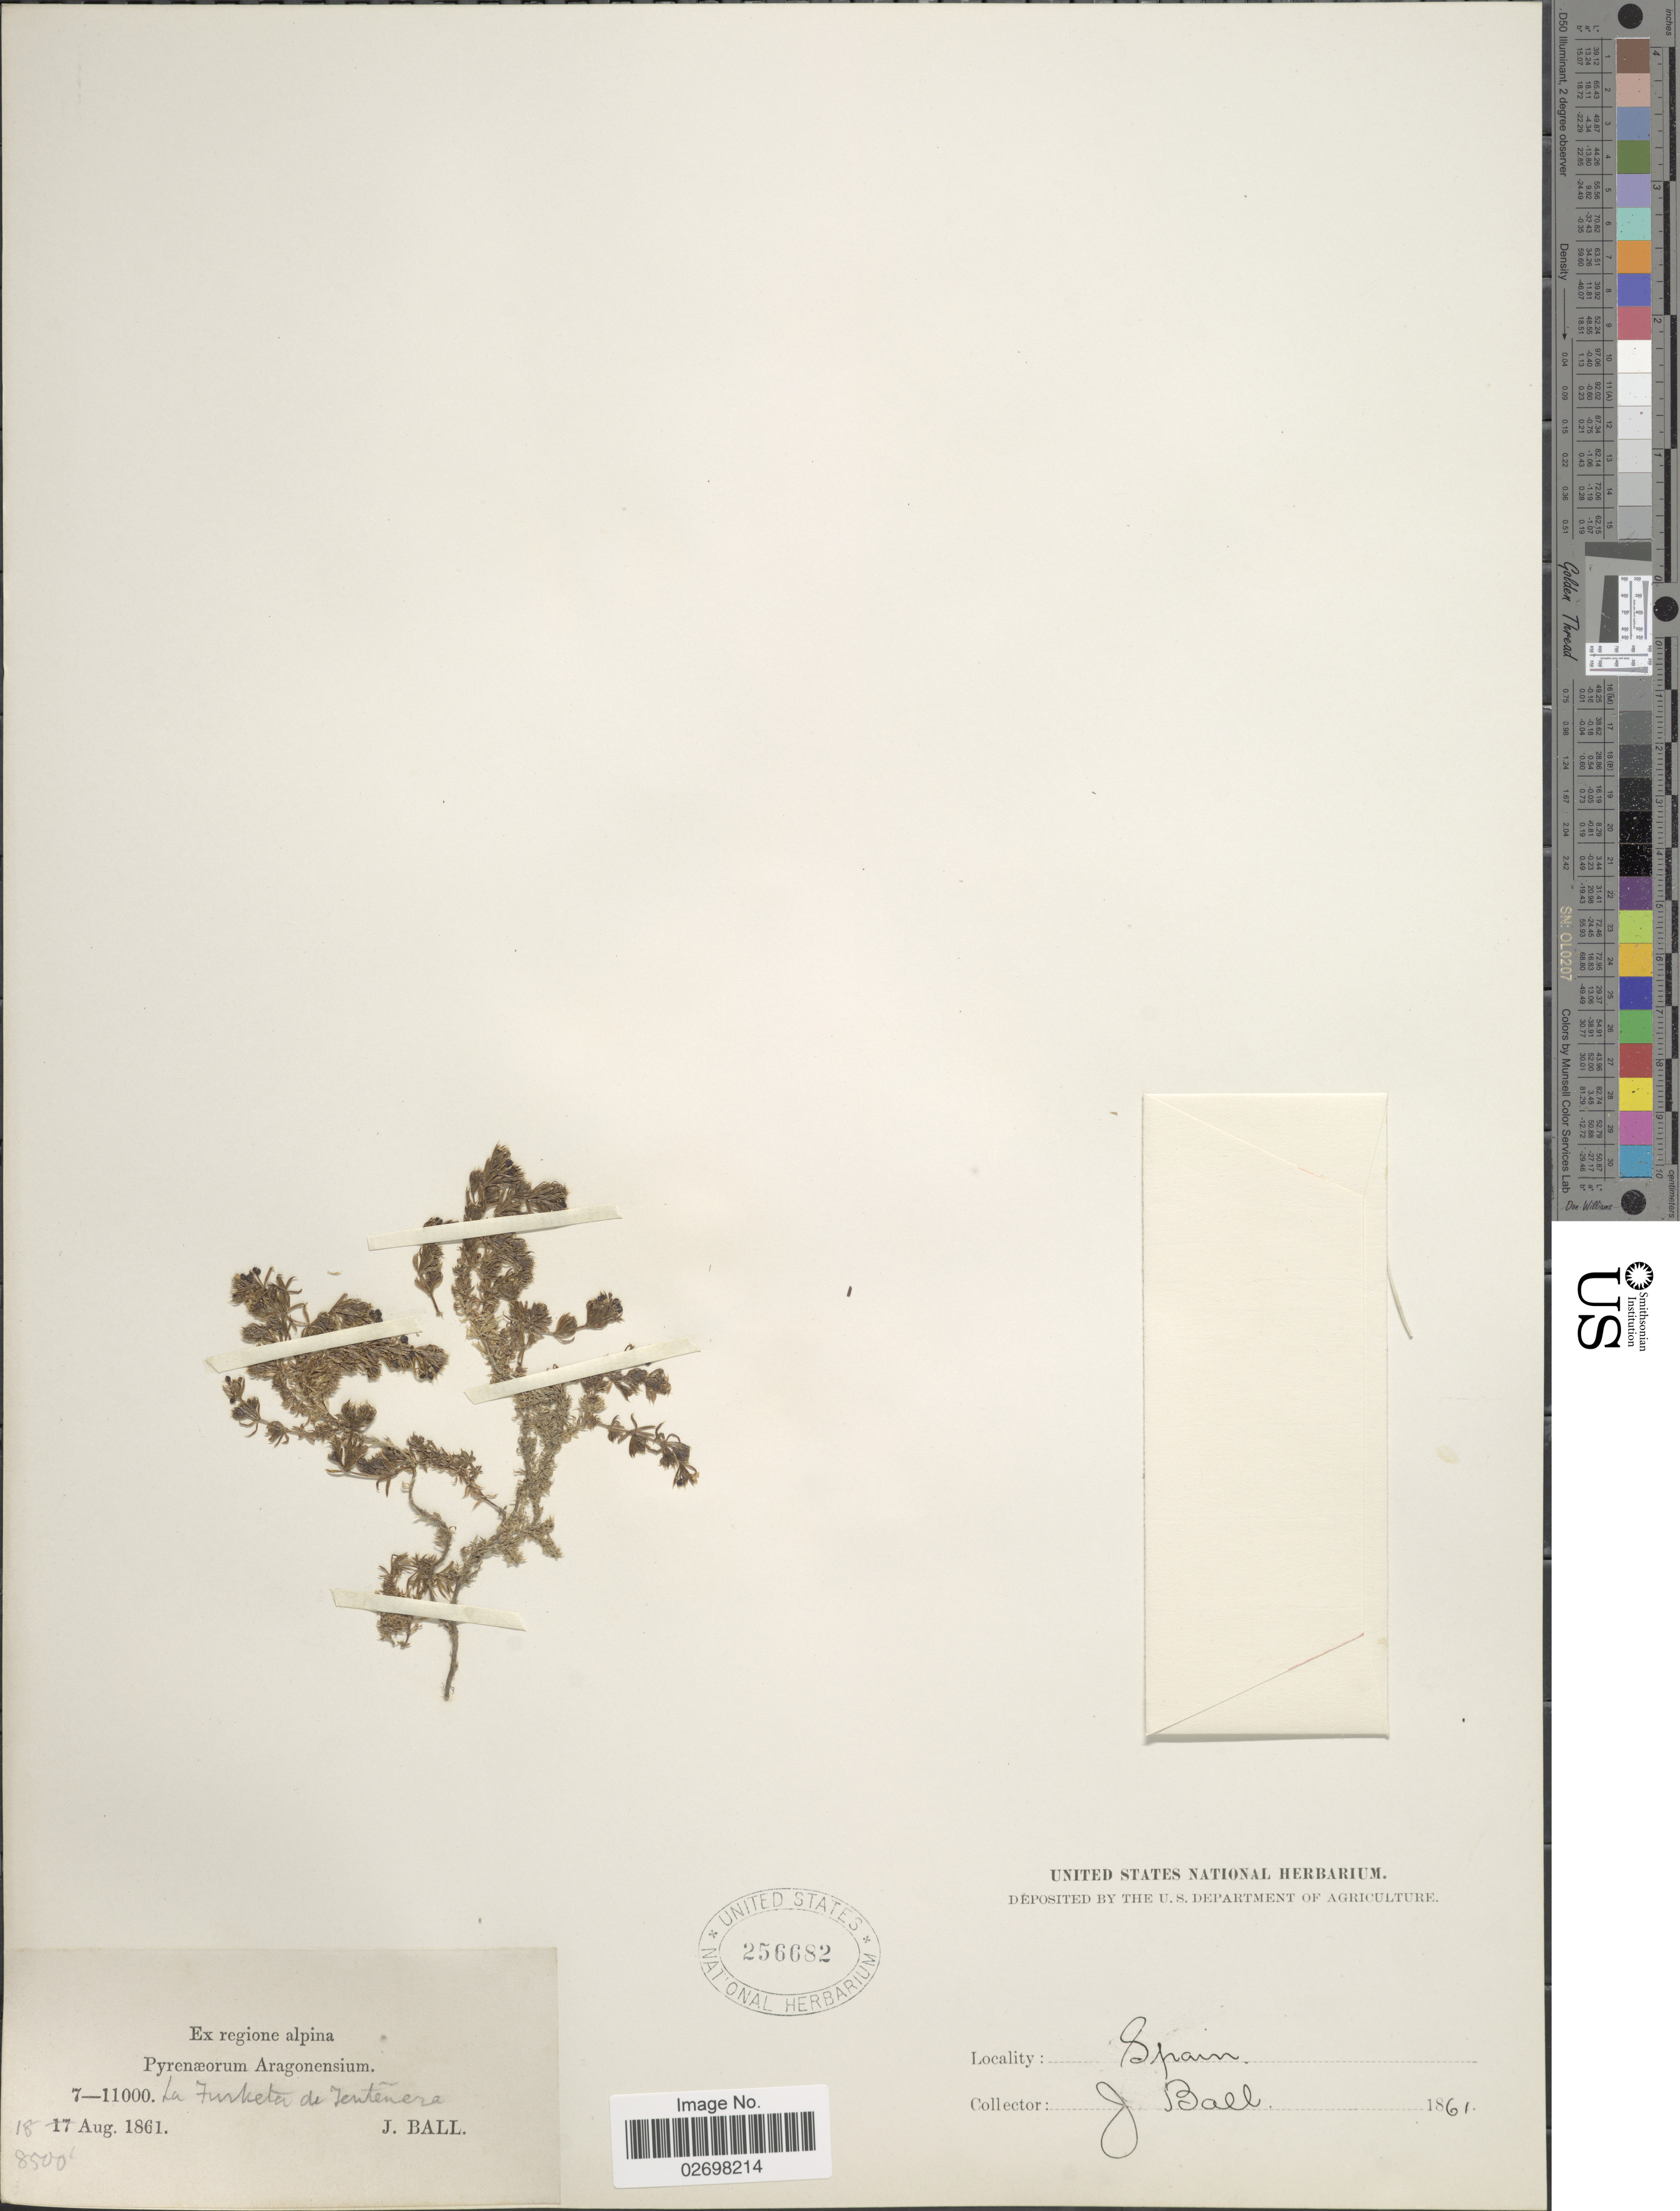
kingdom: Plantae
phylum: Tracheophyta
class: Magnoliopsida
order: Gentianales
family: Rubiaceae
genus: Galium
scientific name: Galium sp.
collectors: J. Ball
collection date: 1861-08-18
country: Spain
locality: Regione alpine Pyrenæorum Aragonensium, la Turketa de Tenteñera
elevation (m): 2591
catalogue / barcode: US 256682